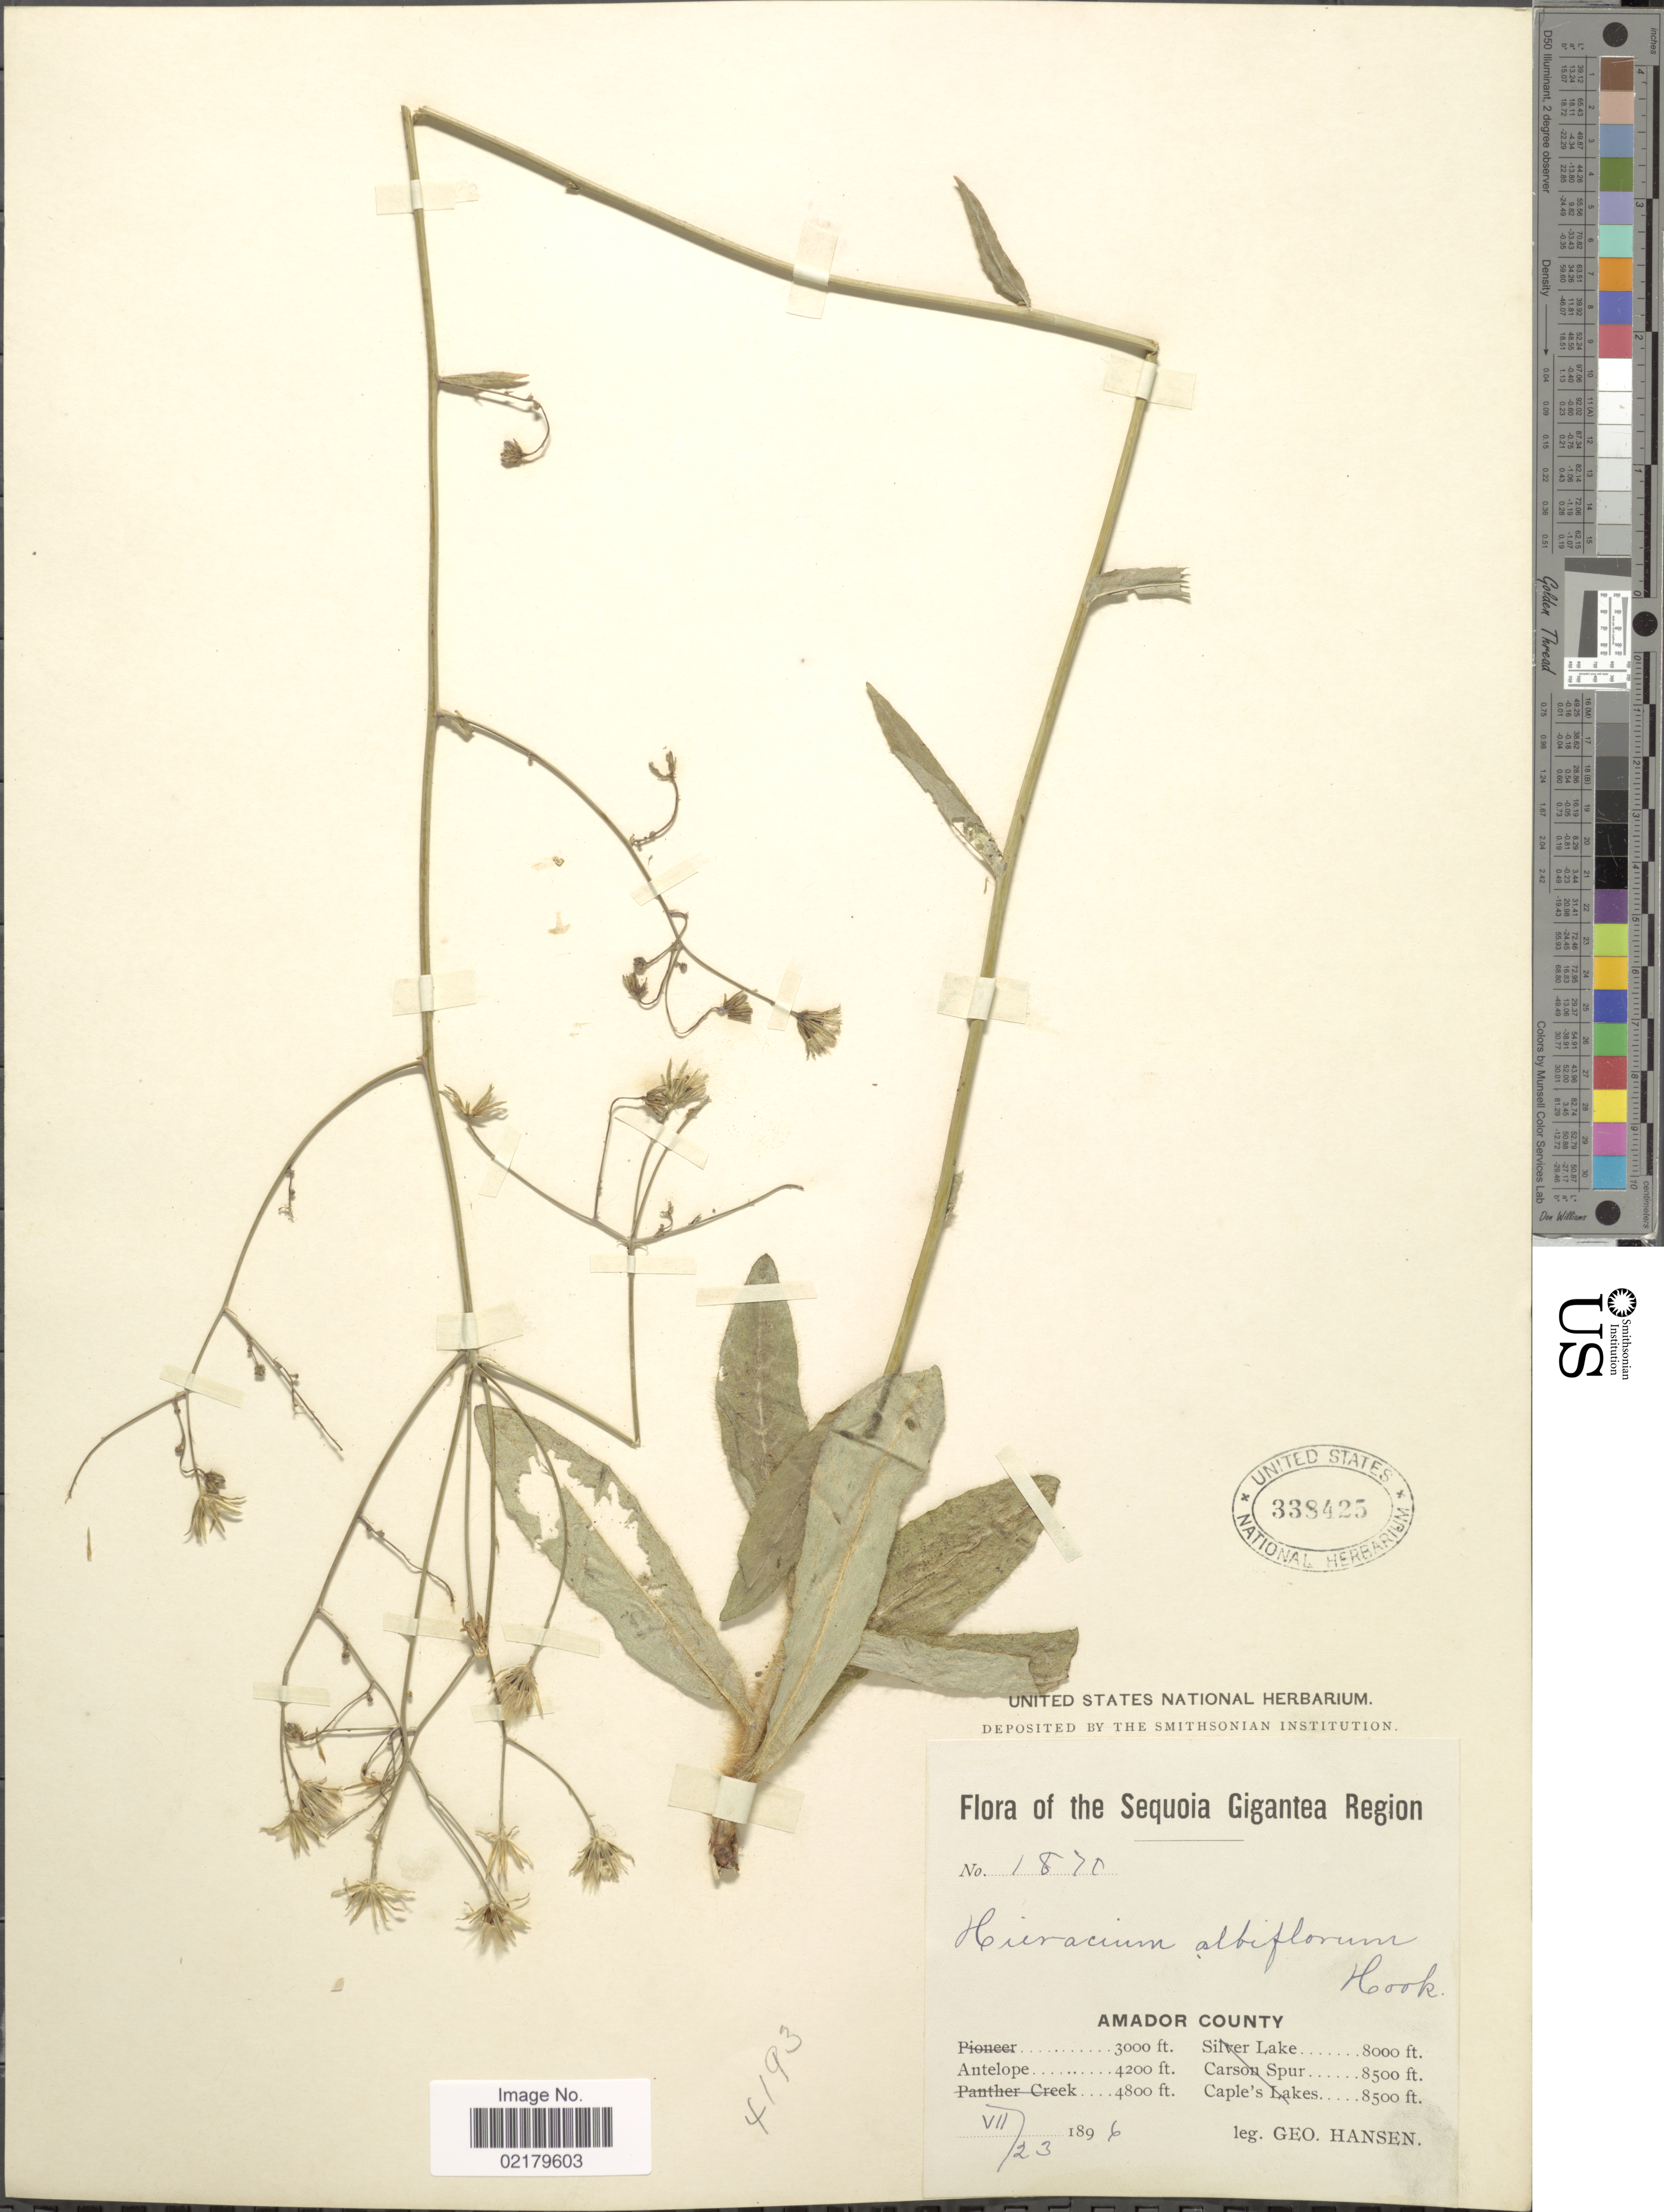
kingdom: Plantae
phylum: Tracheophyta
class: Magnoliopsida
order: Asterales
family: Asteraceae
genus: Hieracium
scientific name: Hieracium albiflorum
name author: Hook.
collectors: G. Hansen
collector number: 1870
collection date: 1896-07-23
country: United States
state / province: California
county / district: Amador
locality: The Sequoia Gigantea Region, Amador County, Antelope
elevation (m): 1280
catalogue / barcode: US 338425